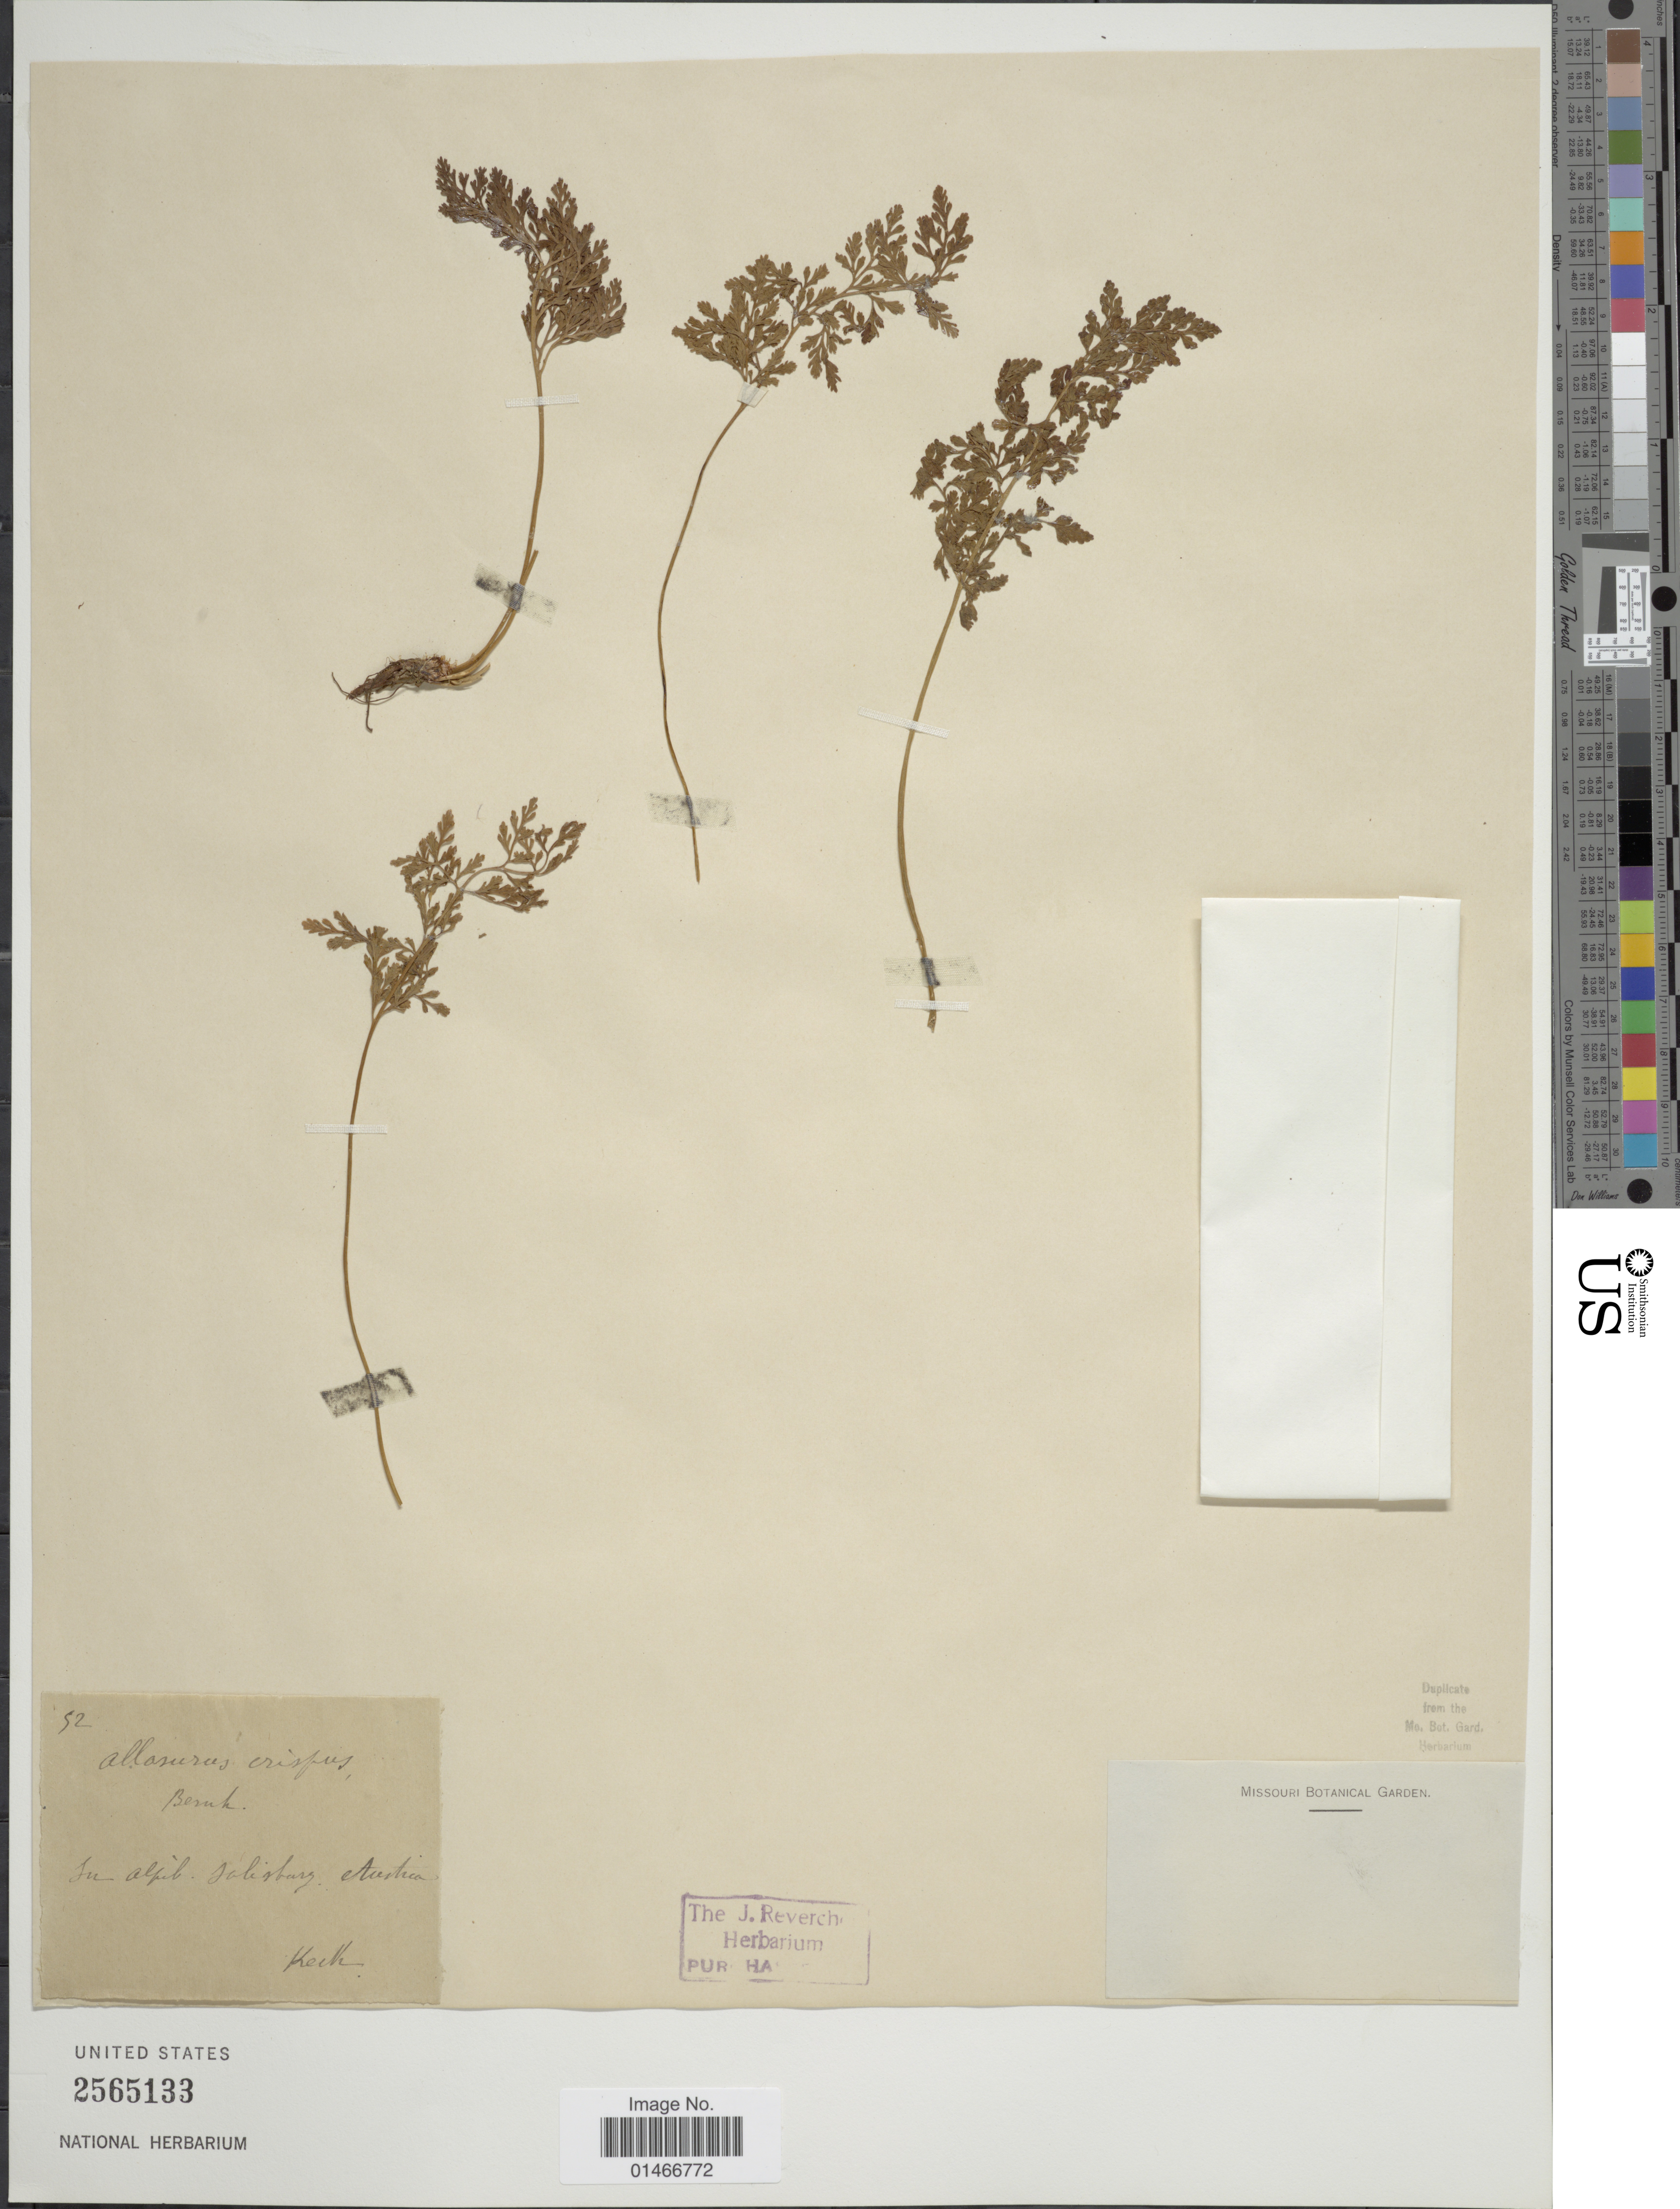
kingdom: Plantae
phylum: Tracheophyta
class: Polypodiopsida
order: Polypodiales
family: Pteridaceae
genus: Cryptogramma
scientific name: Cryptogramma crispa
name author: Fernald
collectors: -- Keck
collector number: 52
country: Austria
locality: In alpil. Salisburg. [interpreted]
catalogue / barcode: US 2565133